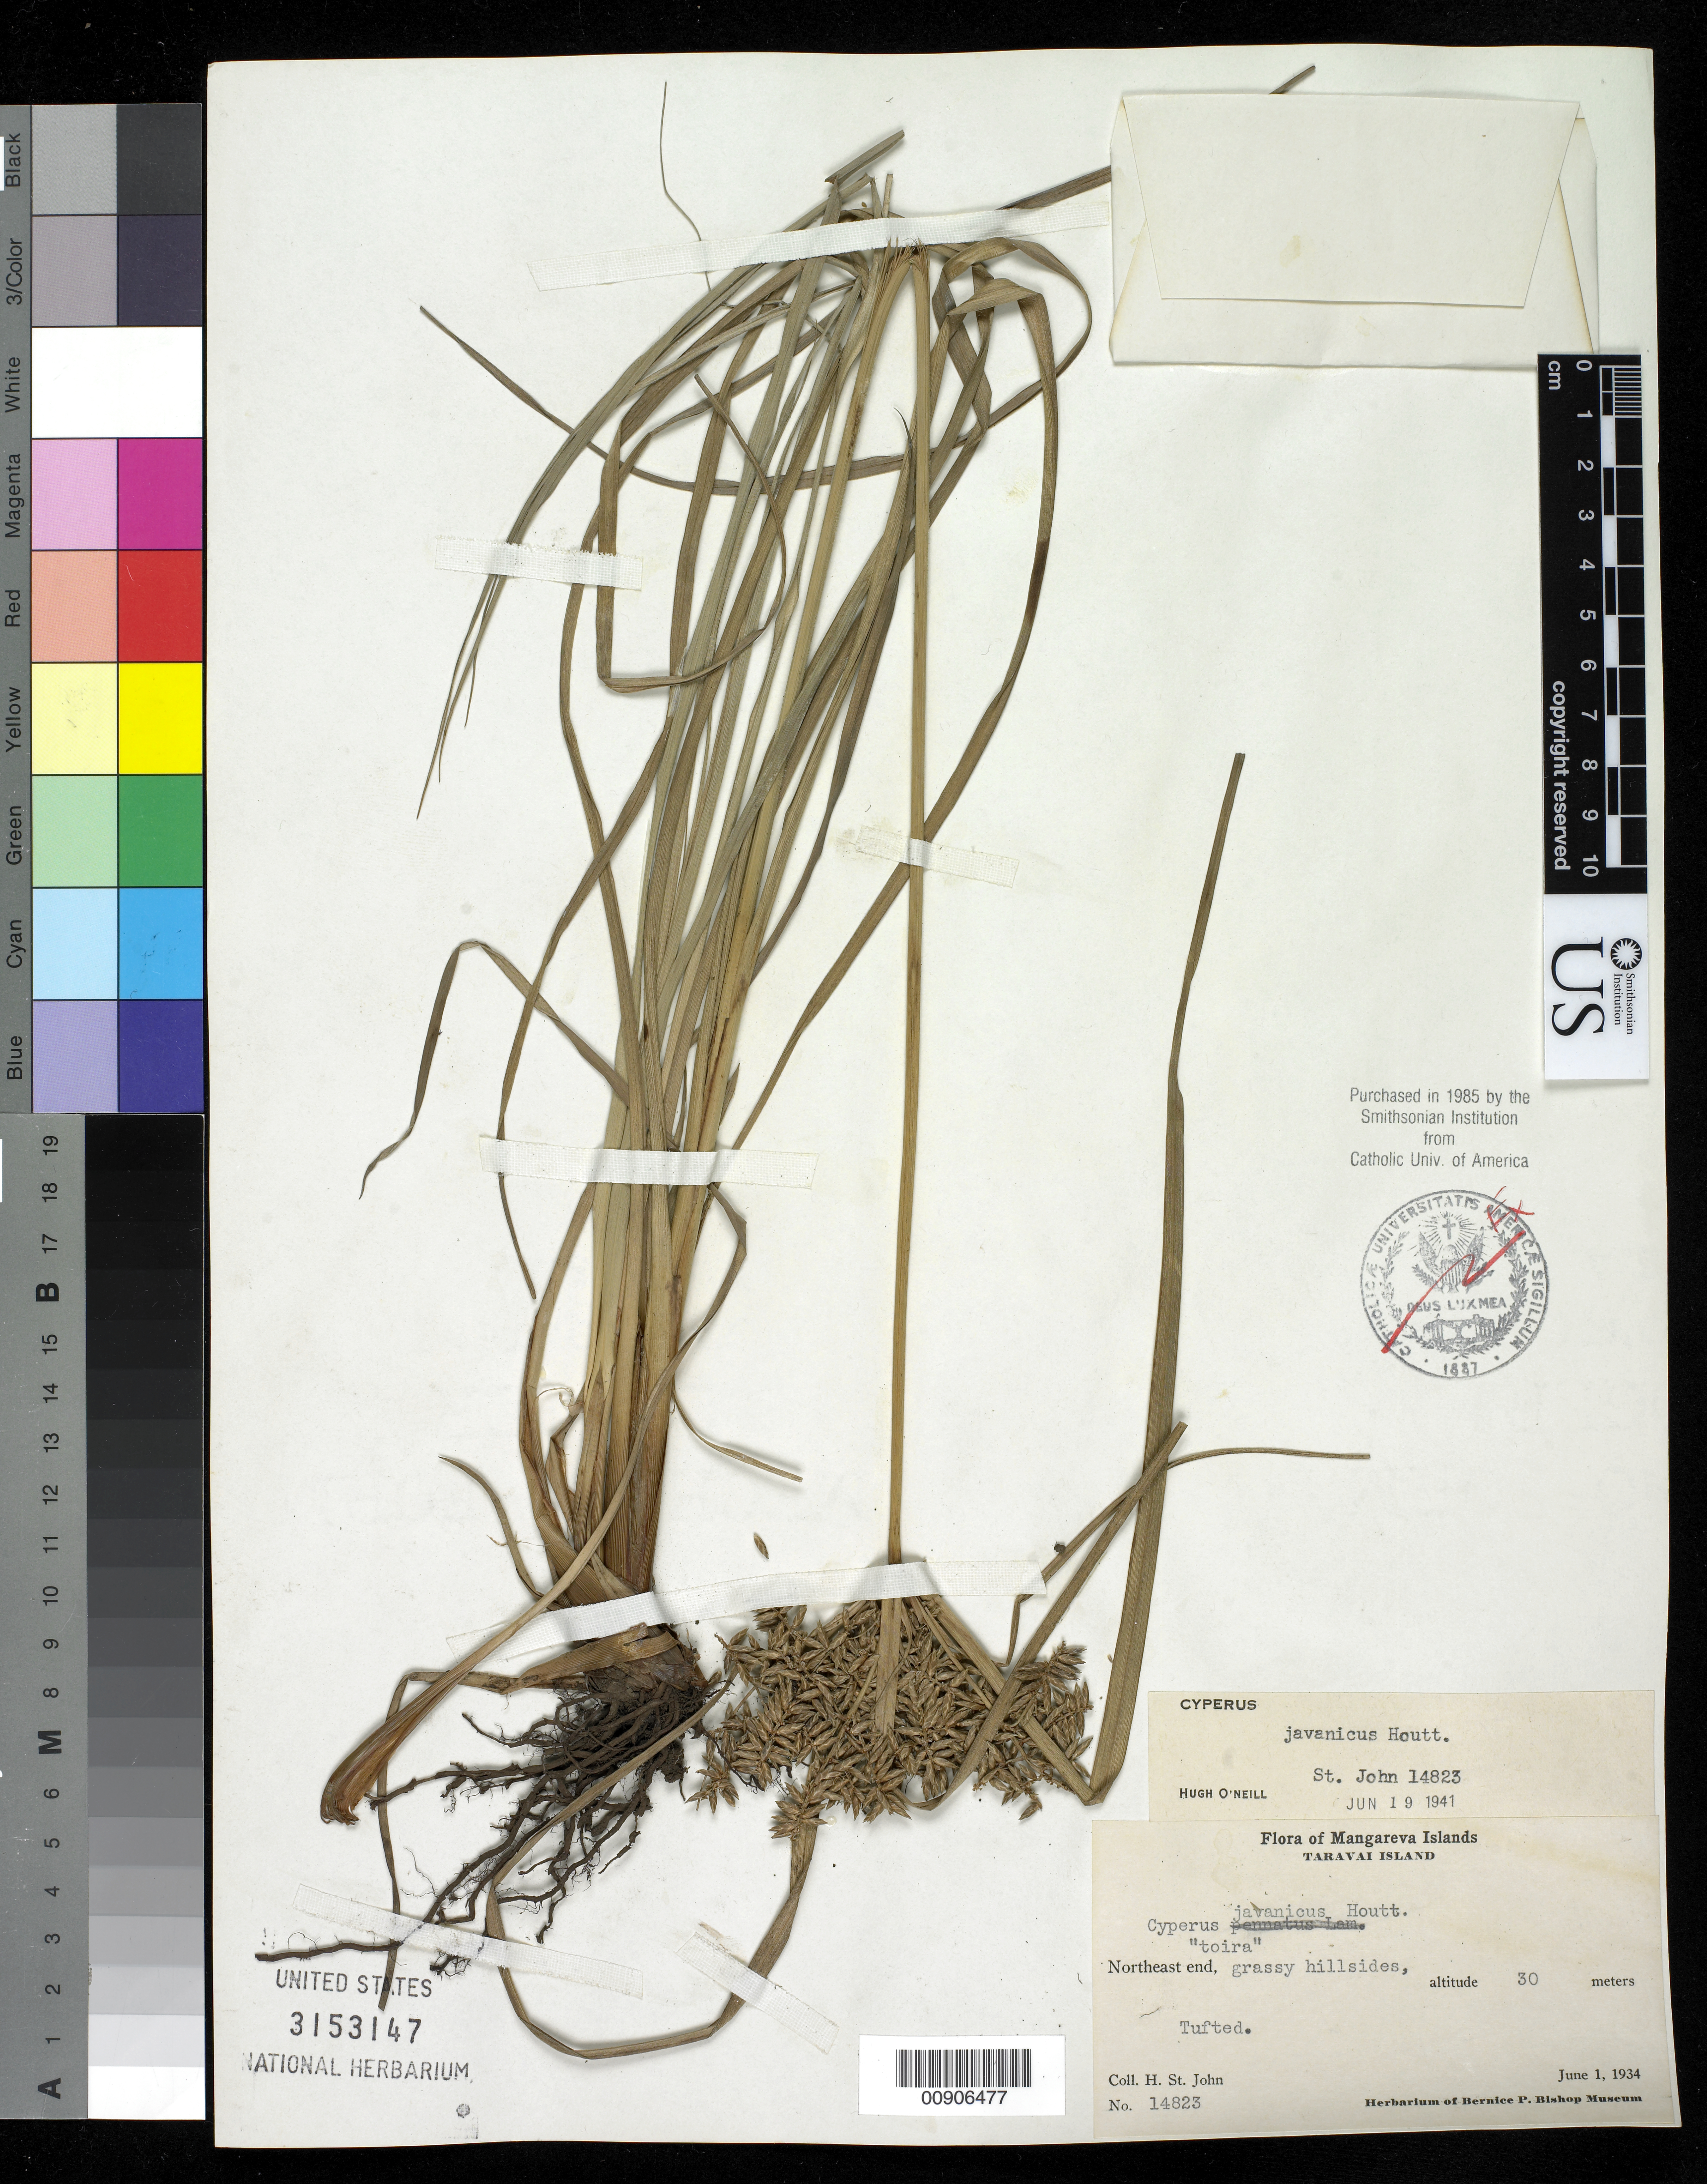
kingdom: Plantae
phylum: Tracheophyta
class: Liliopsida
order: Poales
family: Cyperaceae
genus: Cyperus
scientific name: Cyperus javanicus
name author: Houtt.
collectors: H. St. John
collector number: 14823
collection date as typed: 01 Jun 1934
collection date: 1934-06-01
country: French Polynesia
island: Taravai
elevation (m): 30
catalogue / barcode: US 3153147